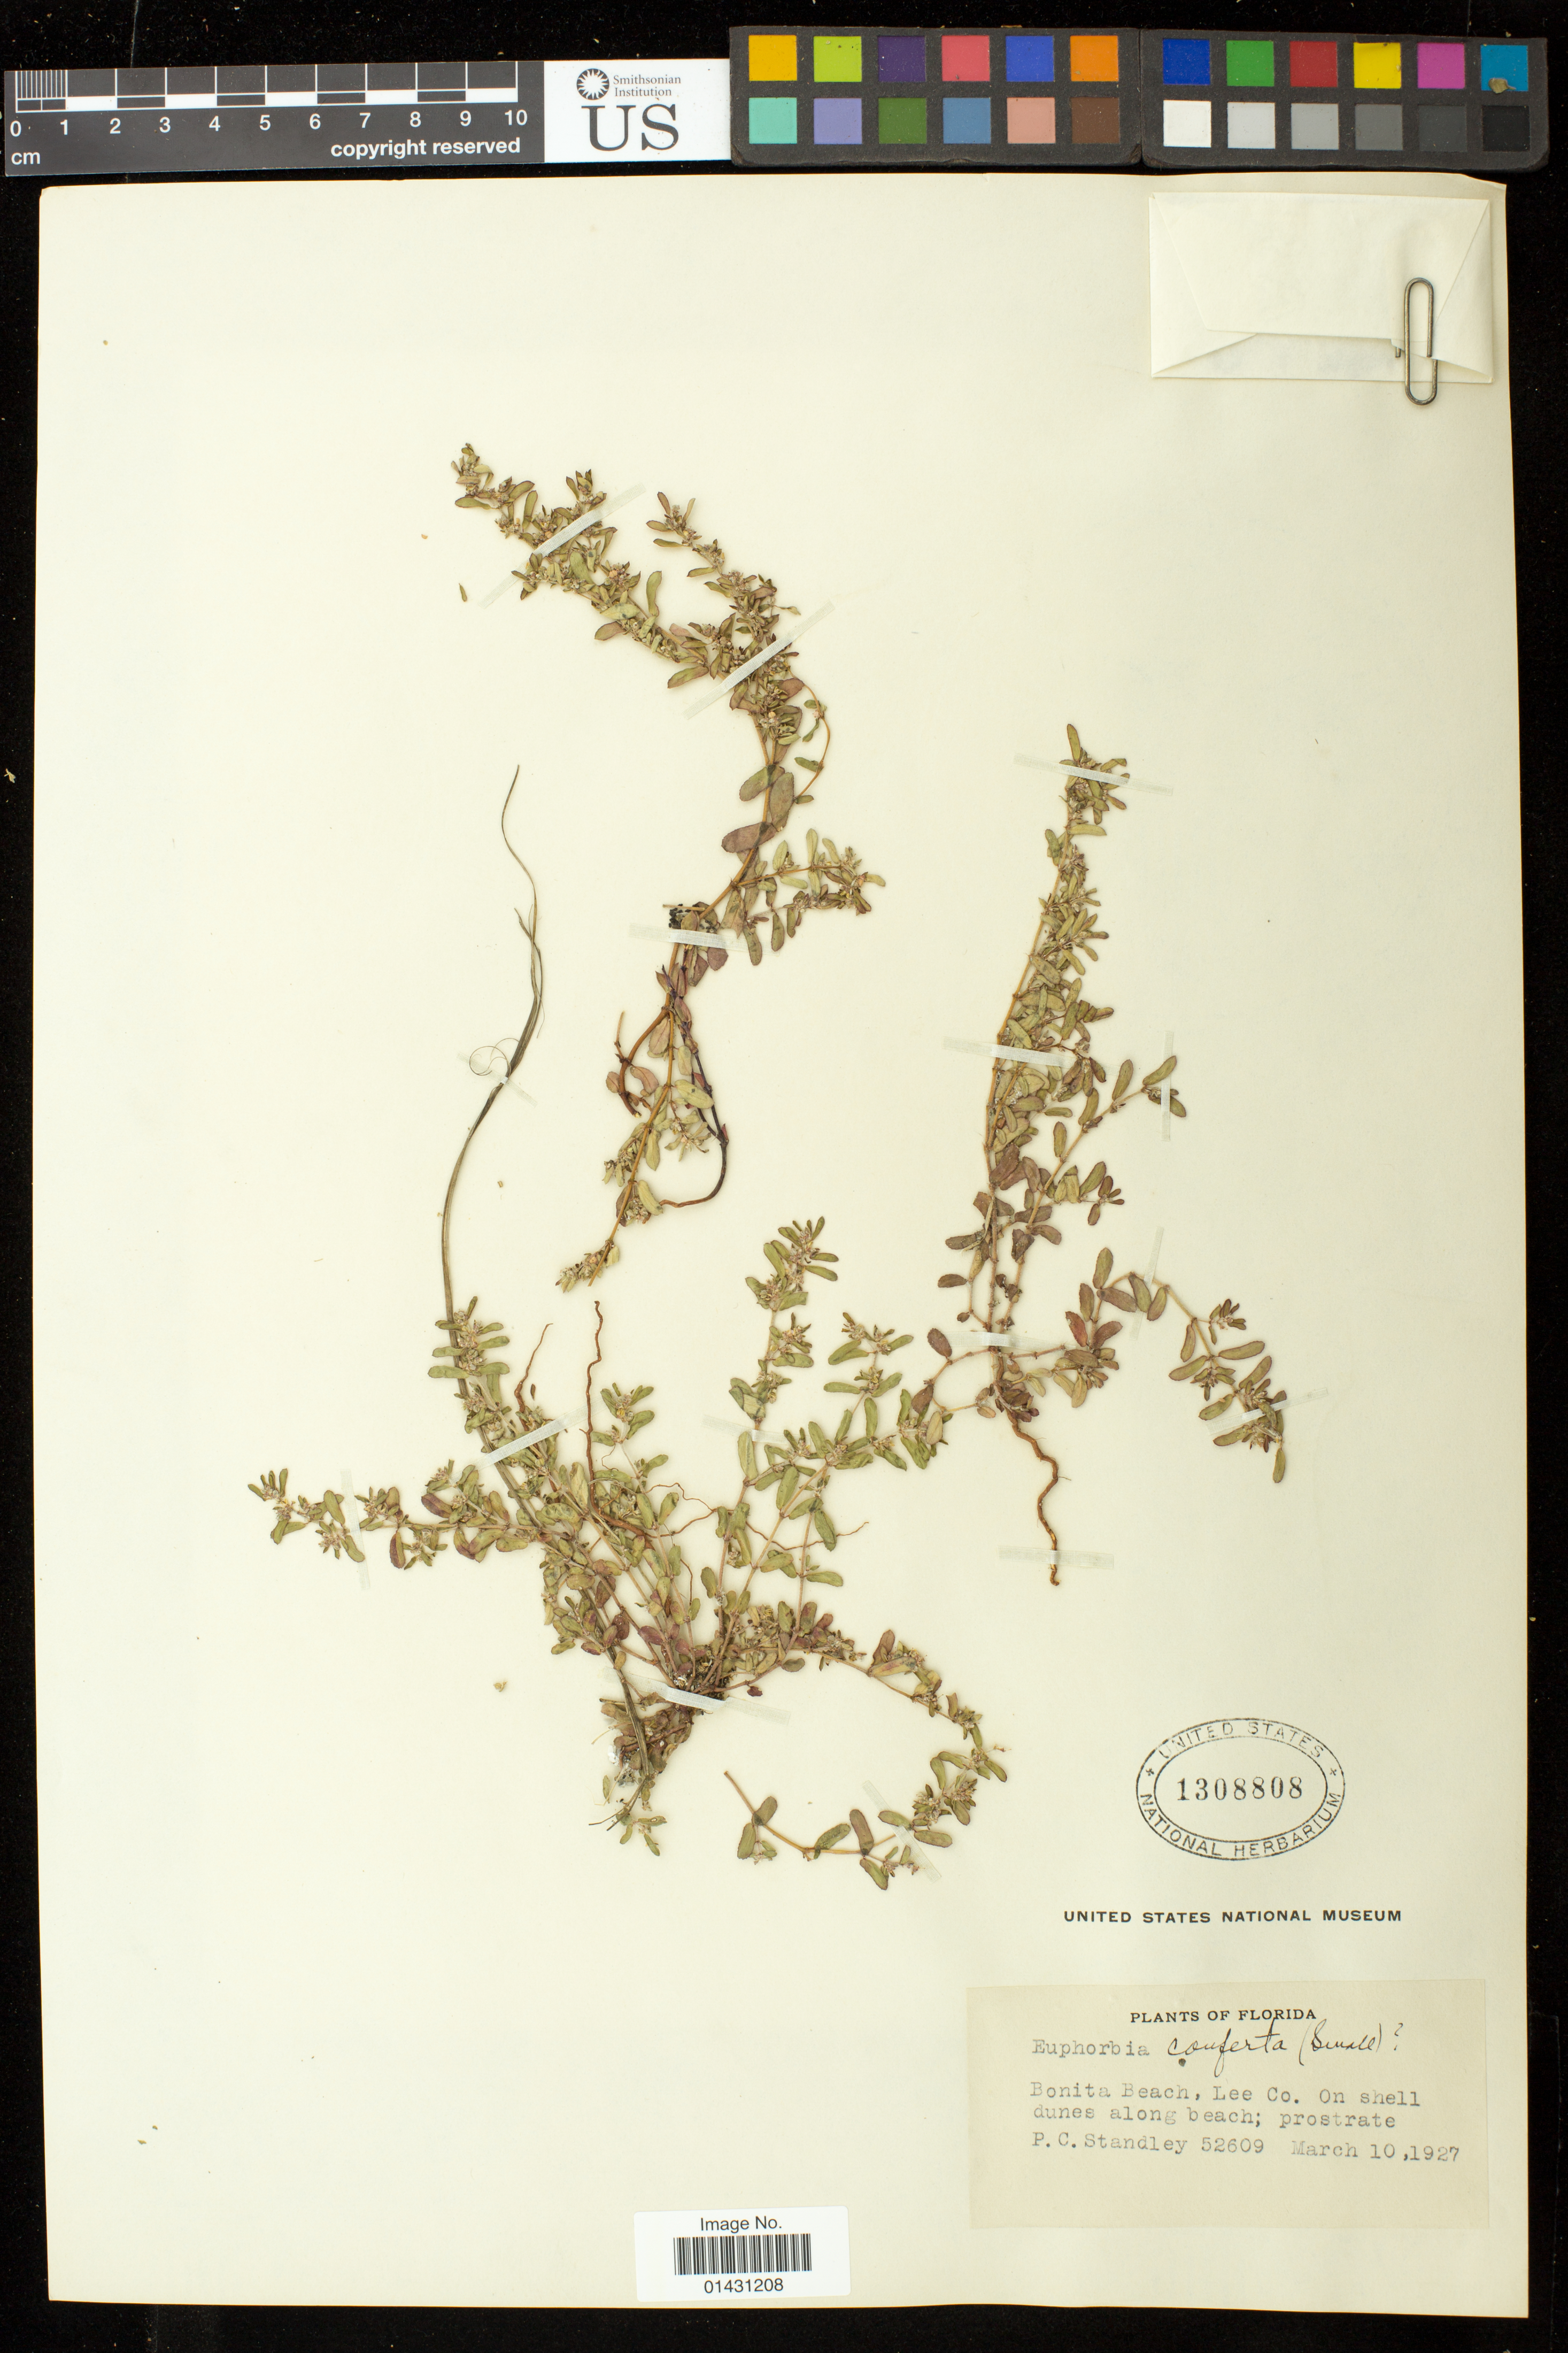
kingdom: Plantae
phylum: Tracheophyta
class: Magnoliopsida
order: Malpighiales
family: Euphorbiaceae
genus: Euphorbia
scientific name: Euphorbia prostrata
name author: Aiton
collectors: P. C. Standley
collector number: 52609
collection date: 1927-03-10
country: United States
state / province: Florida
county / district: Lee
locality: Bonita Beach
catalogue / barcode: US 1308808